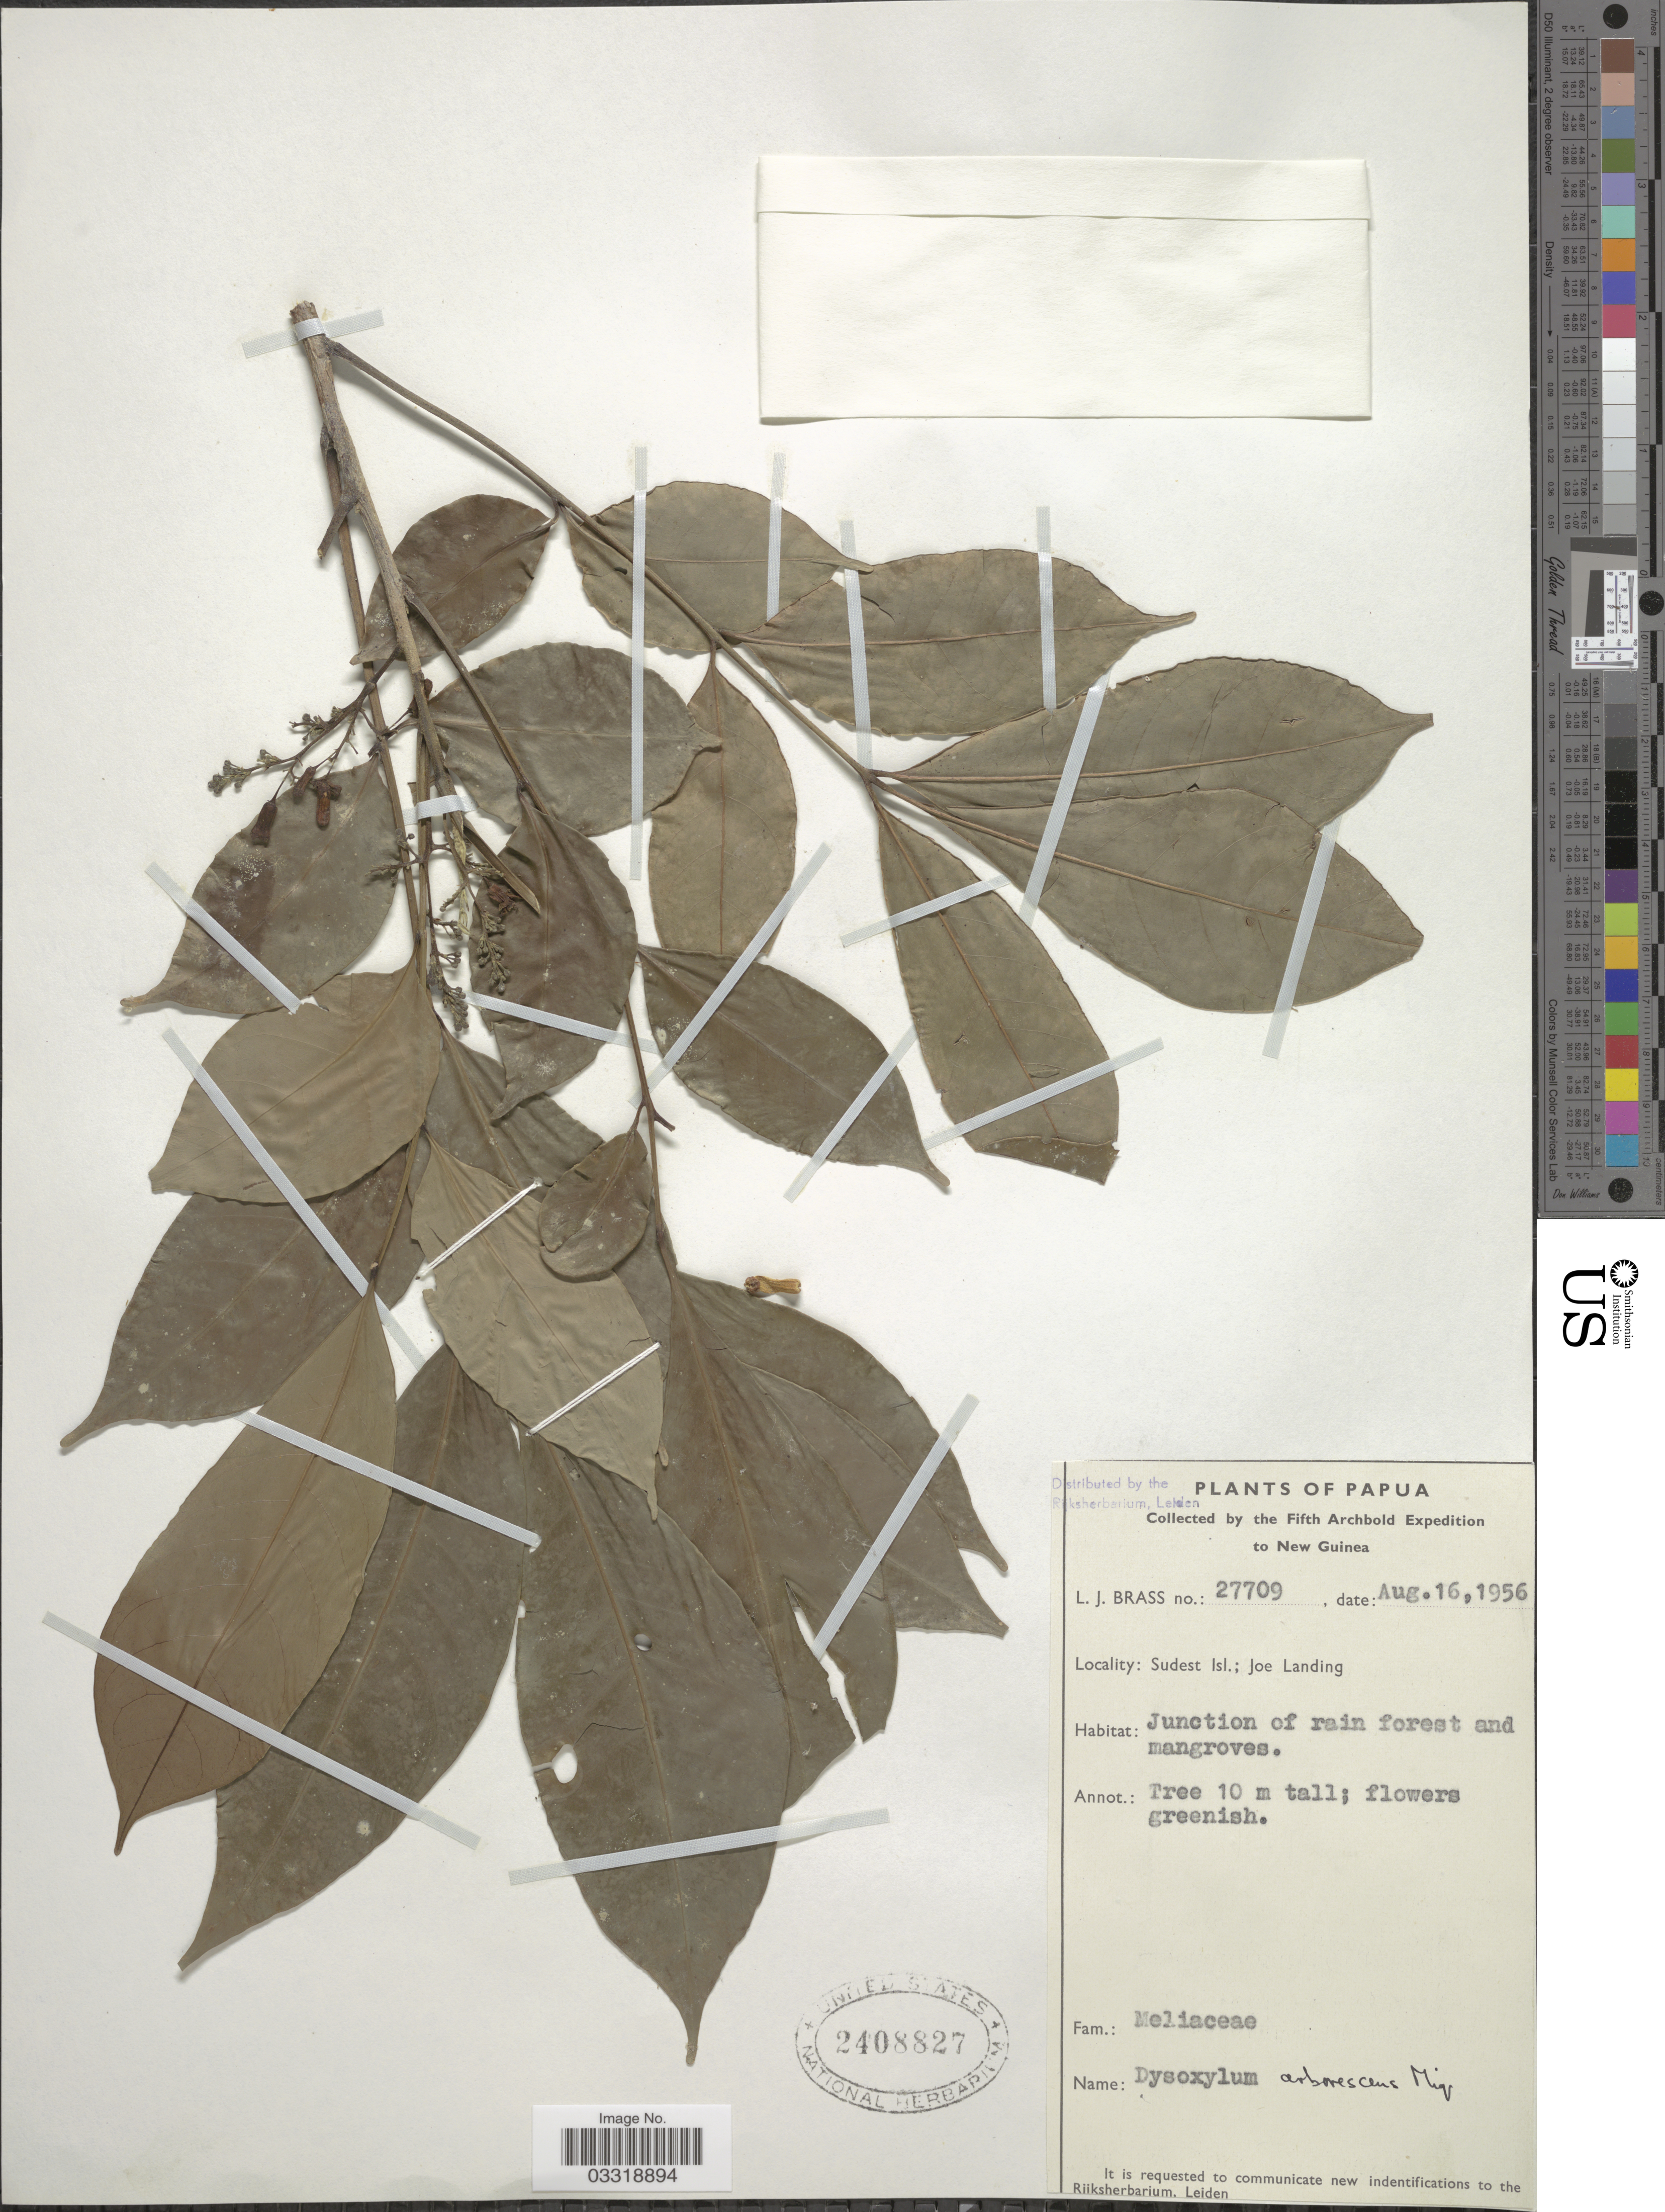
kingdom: Plantae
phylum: Tracheophyta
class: Magnoliopsida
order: Sapindales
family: Meliaceae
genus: Goniocheton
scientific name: Goniocheton arborescens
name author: Blume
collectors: L. J. Brass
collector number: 27709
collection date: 1956-08-16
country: Papua New Guinea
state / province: Milne Bay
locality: Papua. New Guinea. Sudest Isl.; Joe Landing.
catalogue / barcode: US 2408827